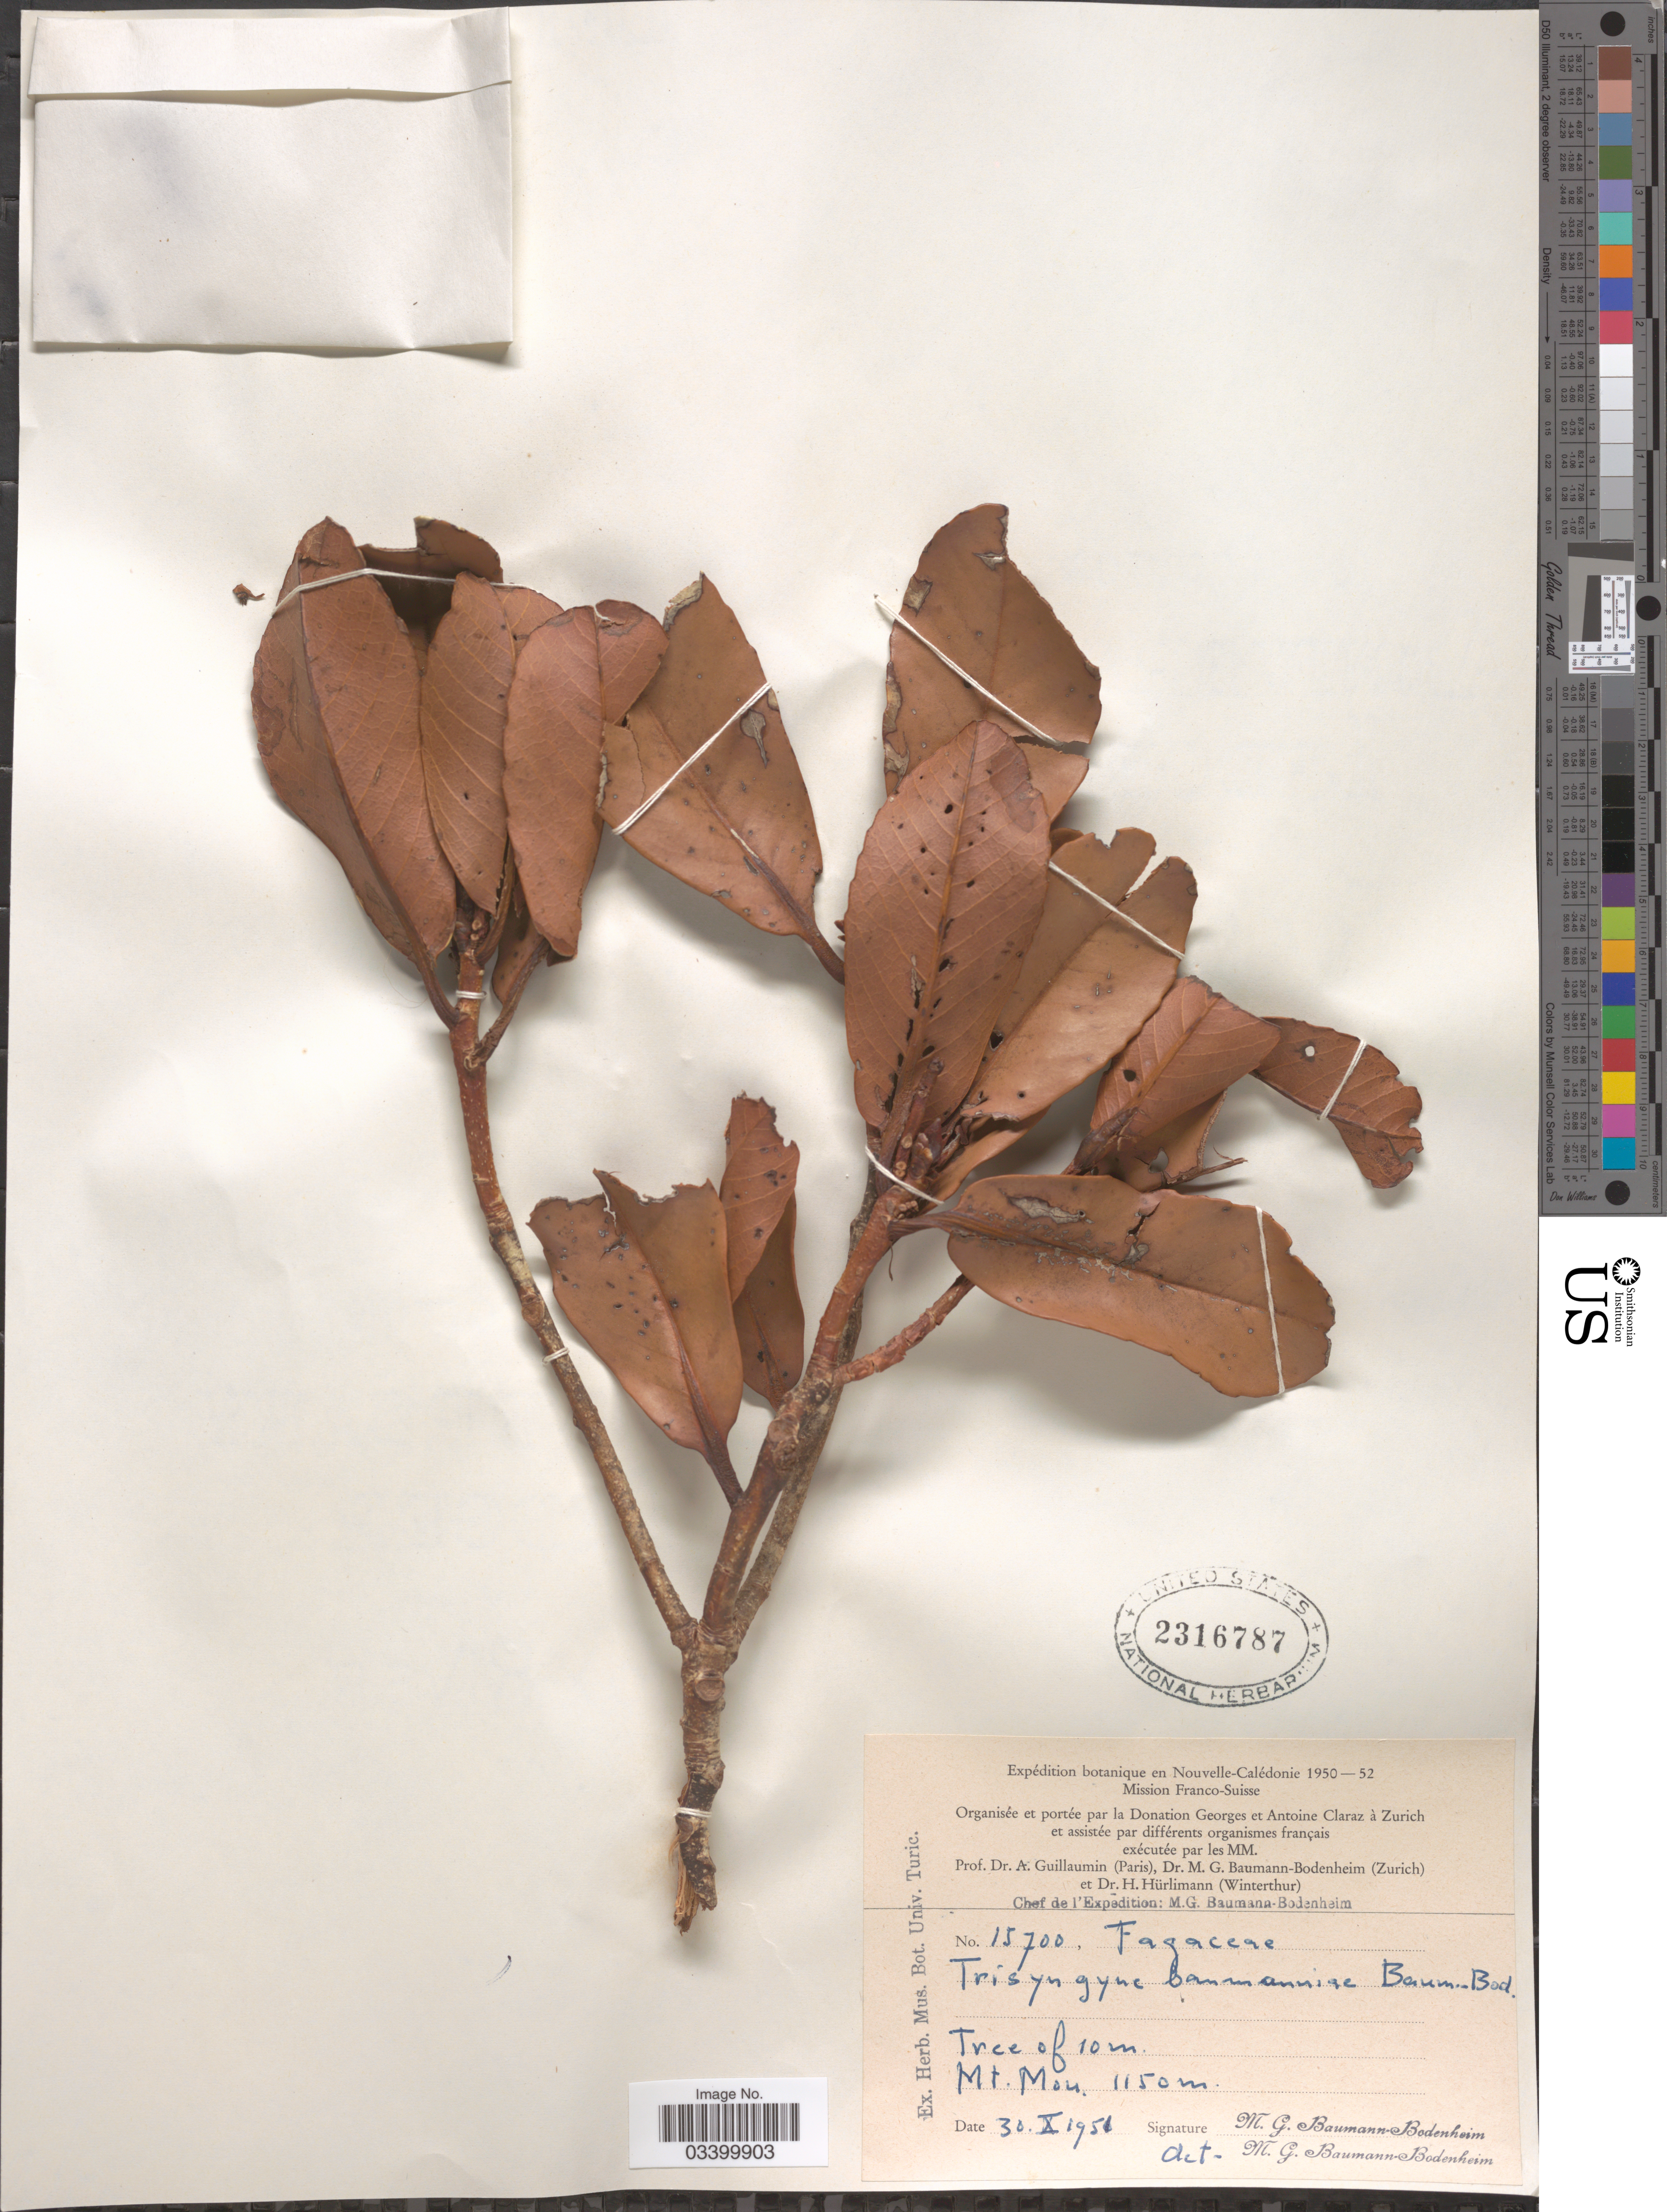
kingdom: Plantae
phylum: Tracheophyta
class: Magnoliopsida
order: Fagales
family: Nothofagaceae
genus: Nothofagus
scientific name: Nothofagus baumanniae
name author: (Baum.-Bod.) Steenis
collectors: M. G. Baumann-Bodenheim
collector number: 15700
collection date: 1951-10-30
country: New Caledonia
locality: Nouvelle-Calédonie. Mt. Mou.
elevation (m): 1150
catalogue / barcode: US 2316787